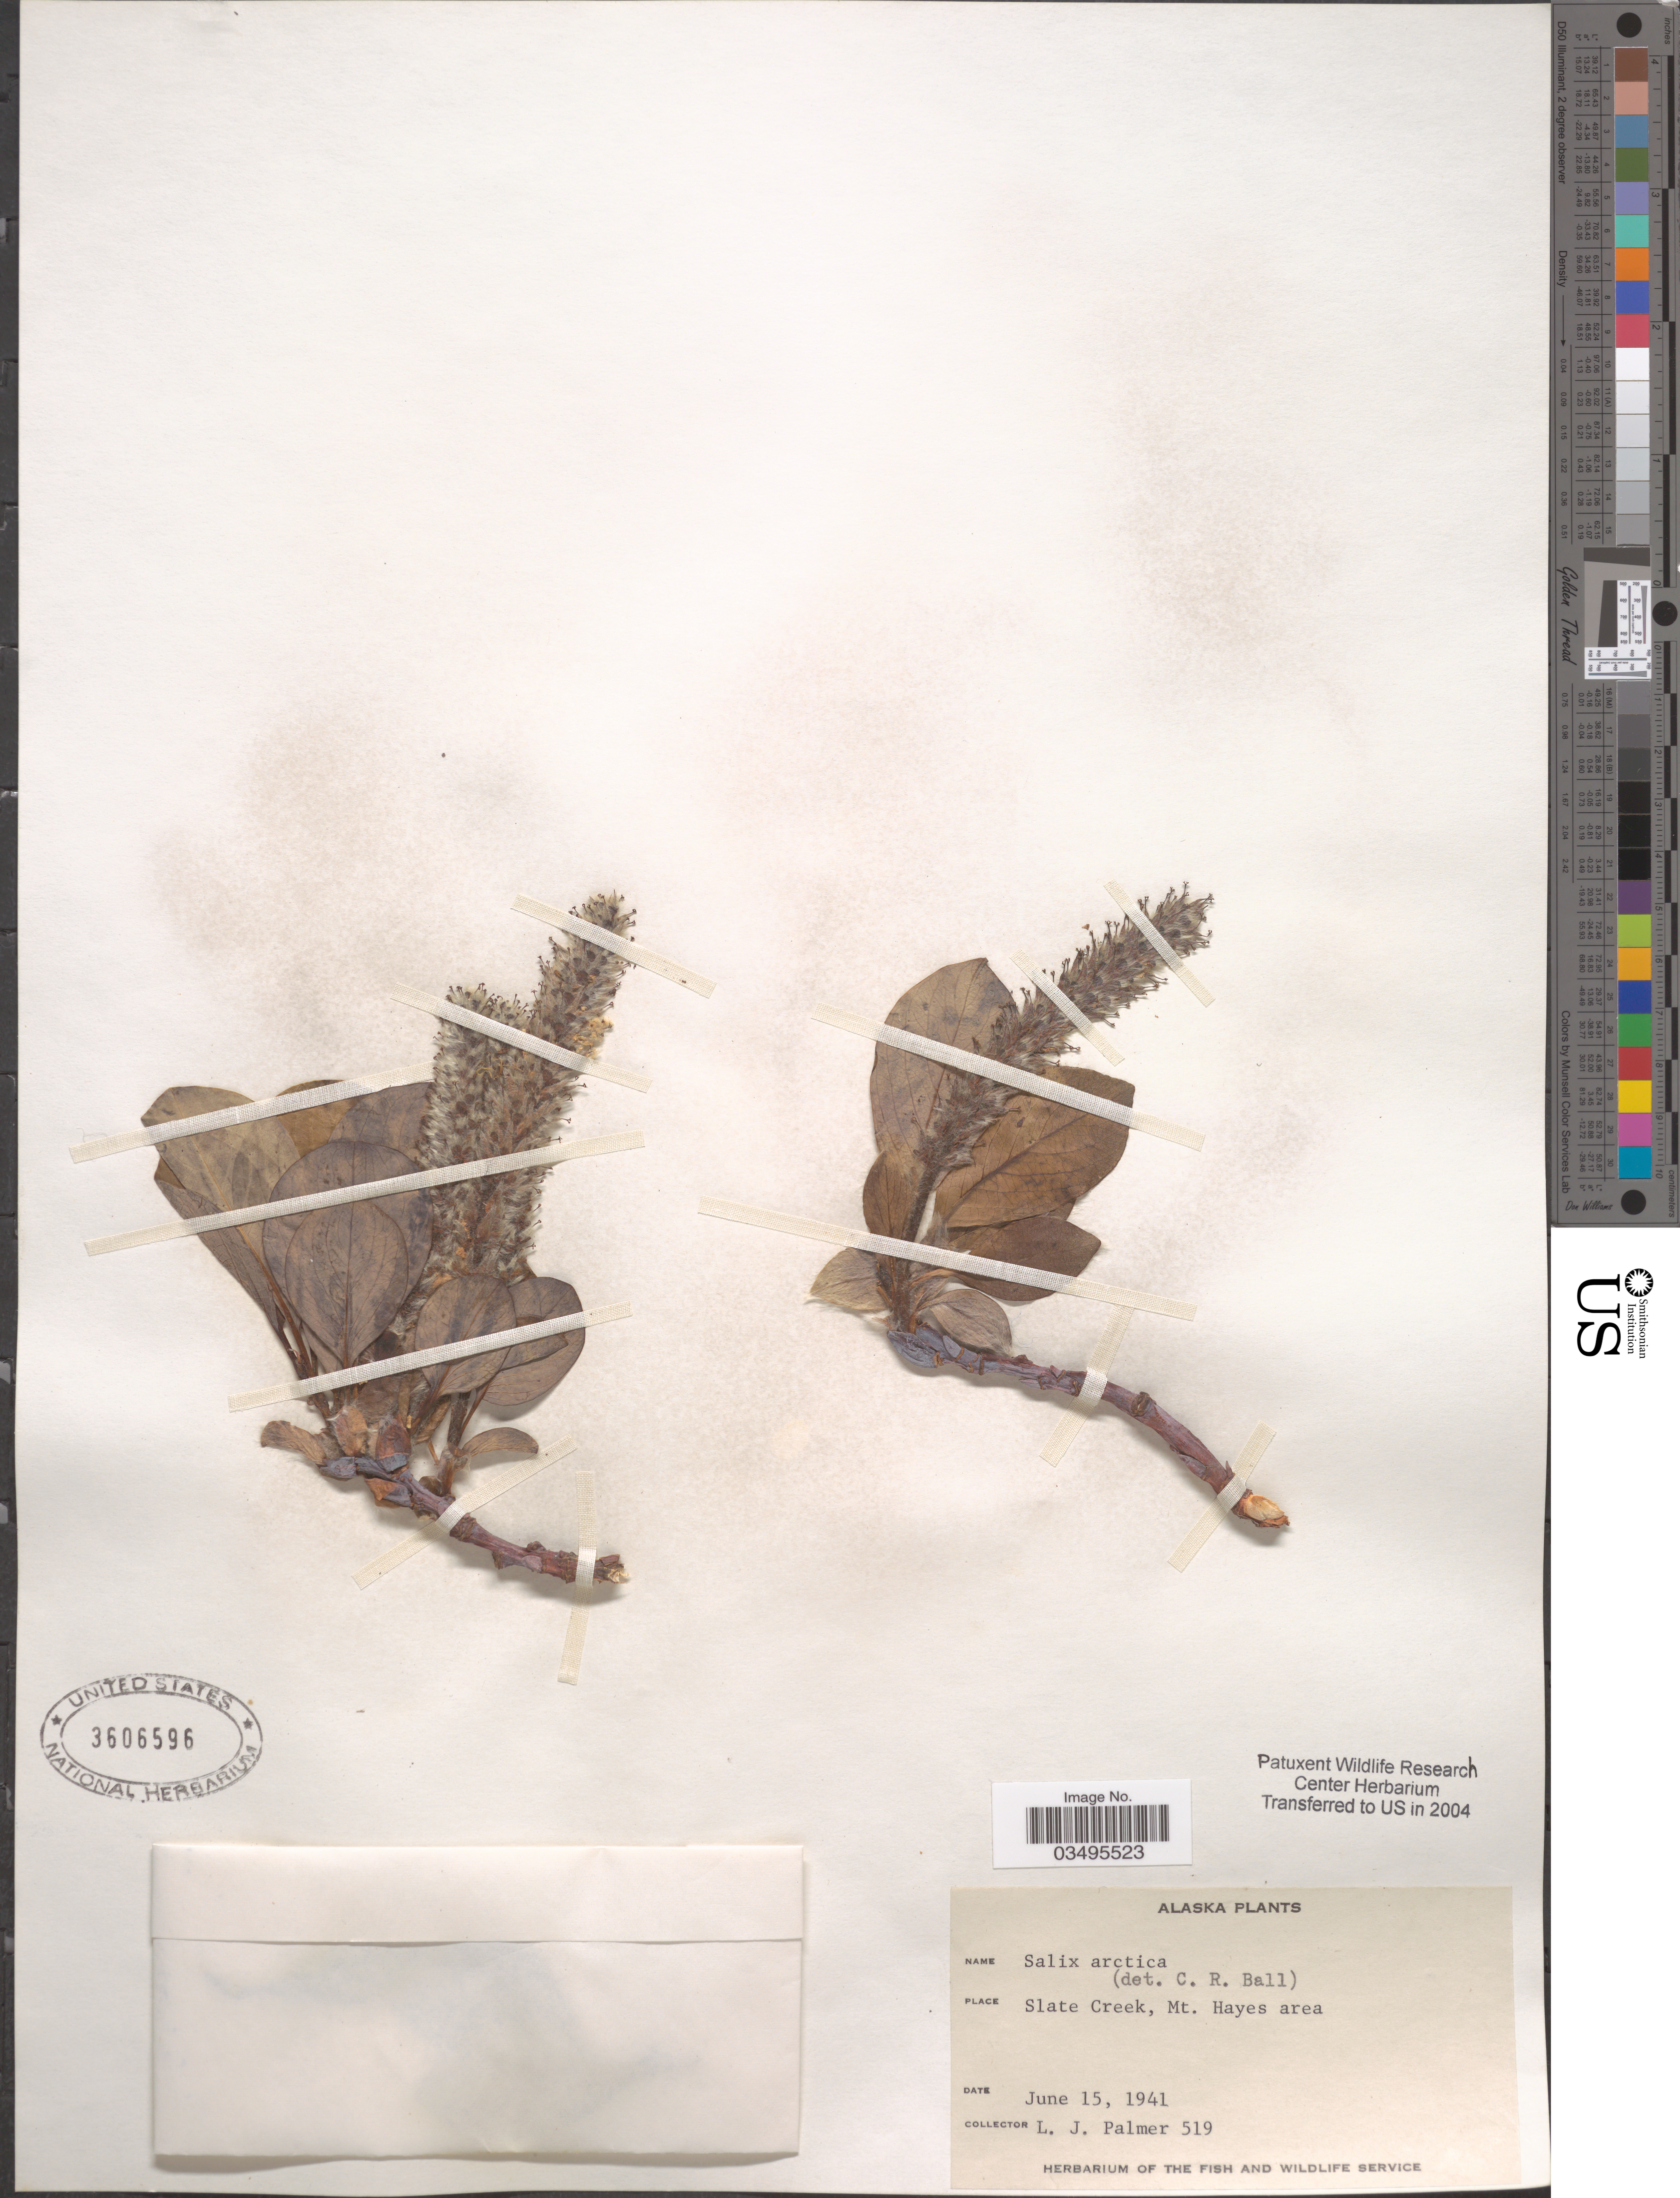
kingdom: Plantae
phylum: Tracheophyta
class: Magnoliopsida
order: Malpighiales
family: Salicaceae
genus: Salix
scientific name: Salix arctica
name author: Pall.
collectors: L. J. Palmer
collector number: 519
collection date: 1941-06-15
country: United States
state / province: Alaska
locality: Slate Creek, Mt. Hayes area.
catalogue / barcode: US 3606596